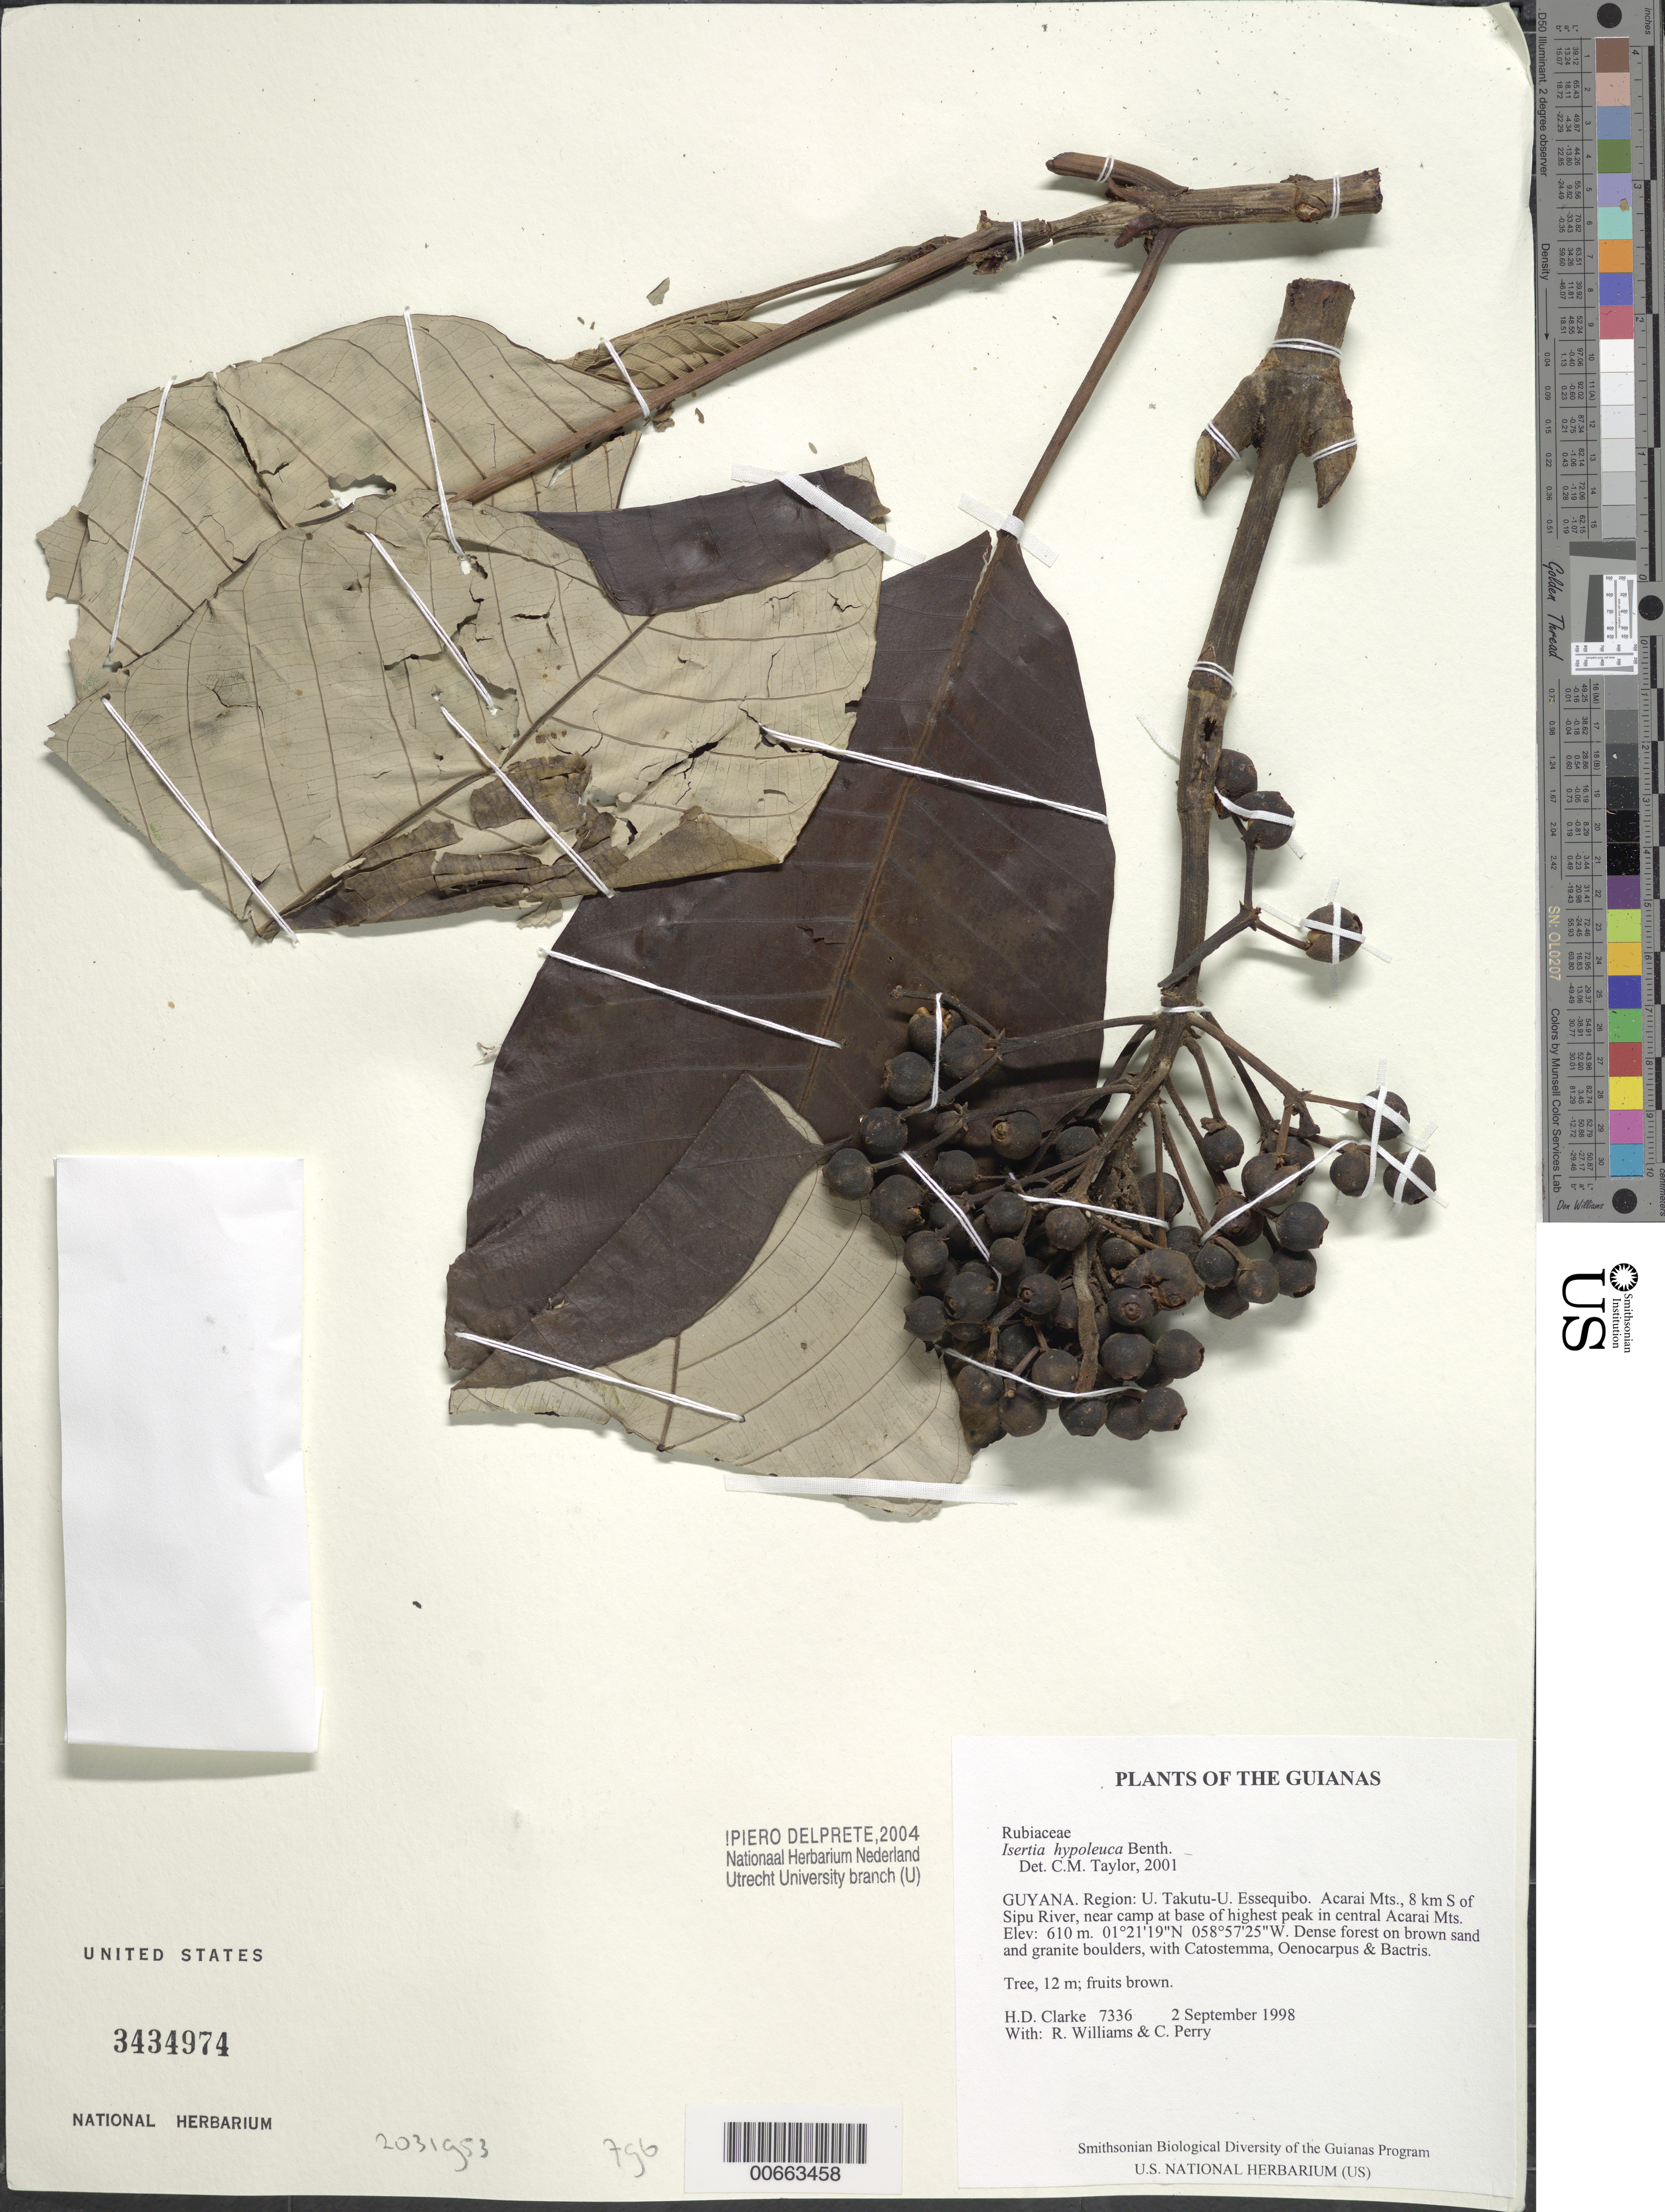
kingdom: Plantae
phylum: Tracheophyta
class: Magnoliopsida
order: Gentianales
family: Rubiaceae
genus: Isertia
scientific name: Isertia hypoleuca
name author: Benth.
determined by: Taylor, Charlotte M.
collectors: H. D. Clarke, R. Williams & C. Perry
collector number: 7336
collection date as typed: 2 September 1998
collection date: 1998-09-02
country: Guyana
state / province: U. Takutu-U. Essequibo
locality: Acarai Mts., 8 km S of Sipu River, near camp at base of highest peak in central Acarai Mts.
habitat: Dense forest on brown sand and granite boulders, with Catostemma, Oenocarpus & Bactris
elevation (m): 610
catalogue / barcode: US 3434974